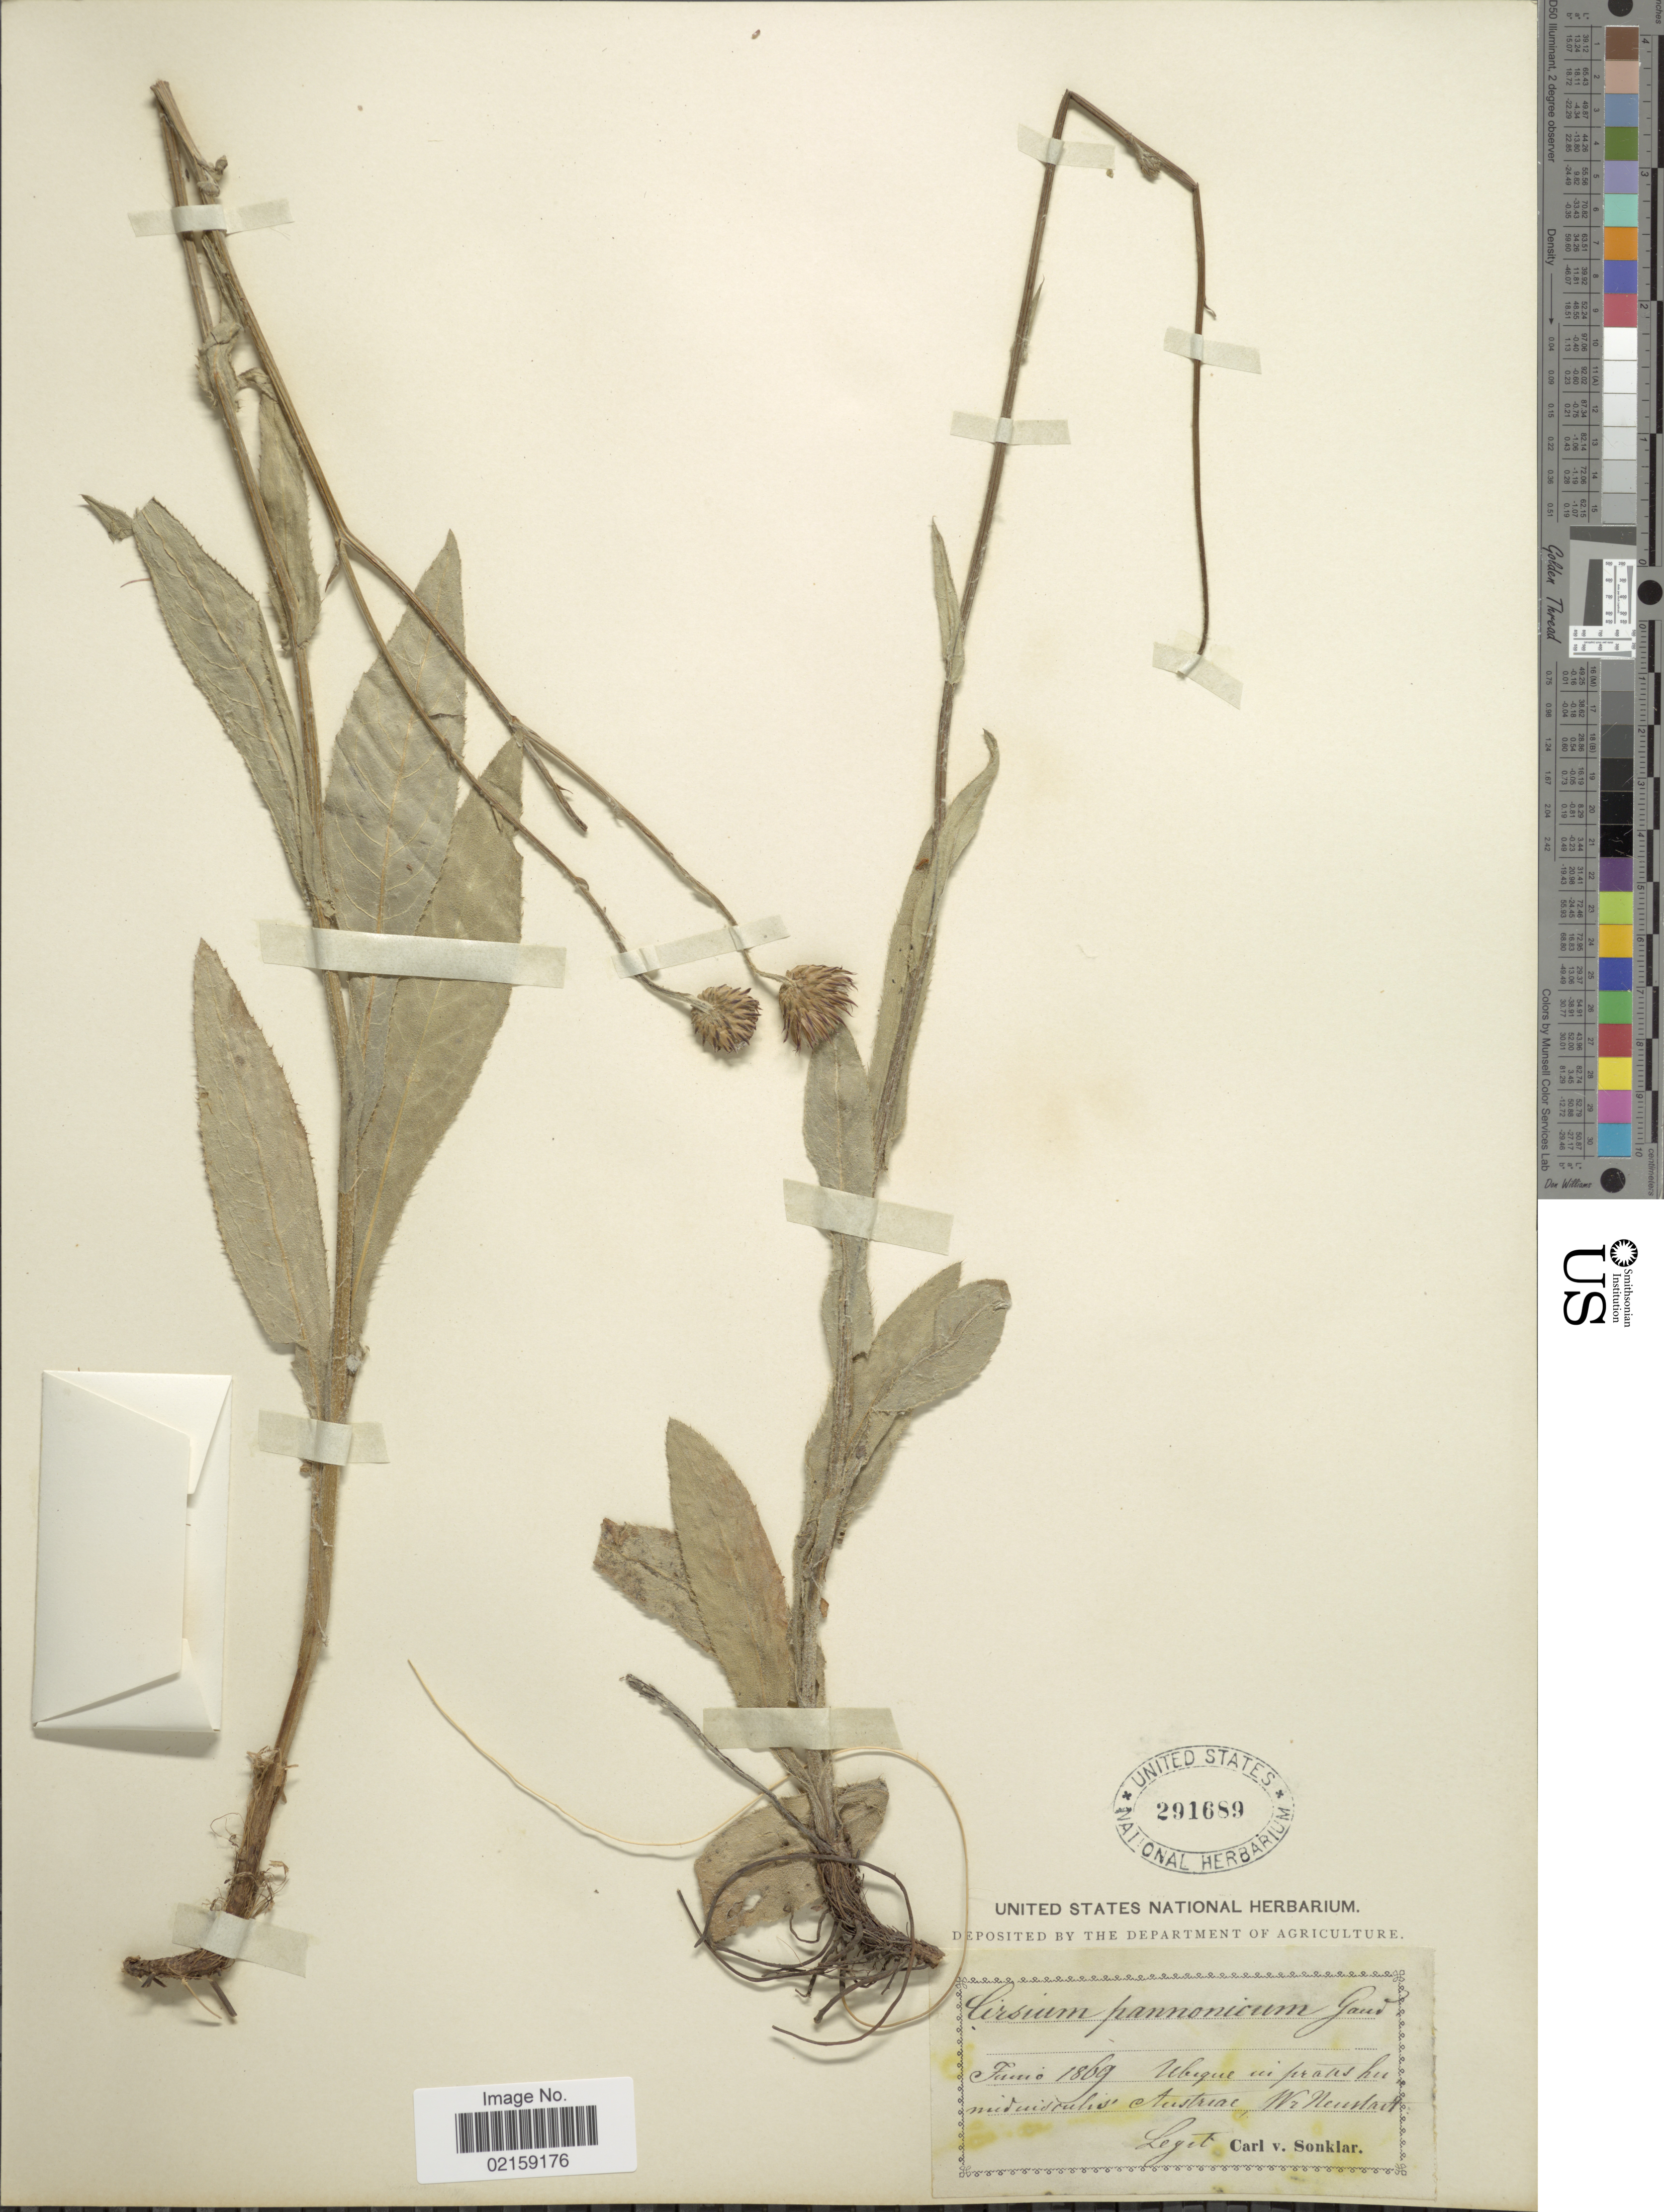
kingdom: Plantae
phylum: Tracheophyta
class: Magnoliopsida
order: Asterales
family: Asteraceae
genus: Cirsium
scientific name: Cirsium pannonicum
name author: (L. f.) Link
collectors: C. Sonklar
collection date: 1869-06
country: Austria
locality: Ubique in pratis hu muduidryuhus Austriae, Wr. Neurtart [interpreted]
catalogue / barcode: US 291689